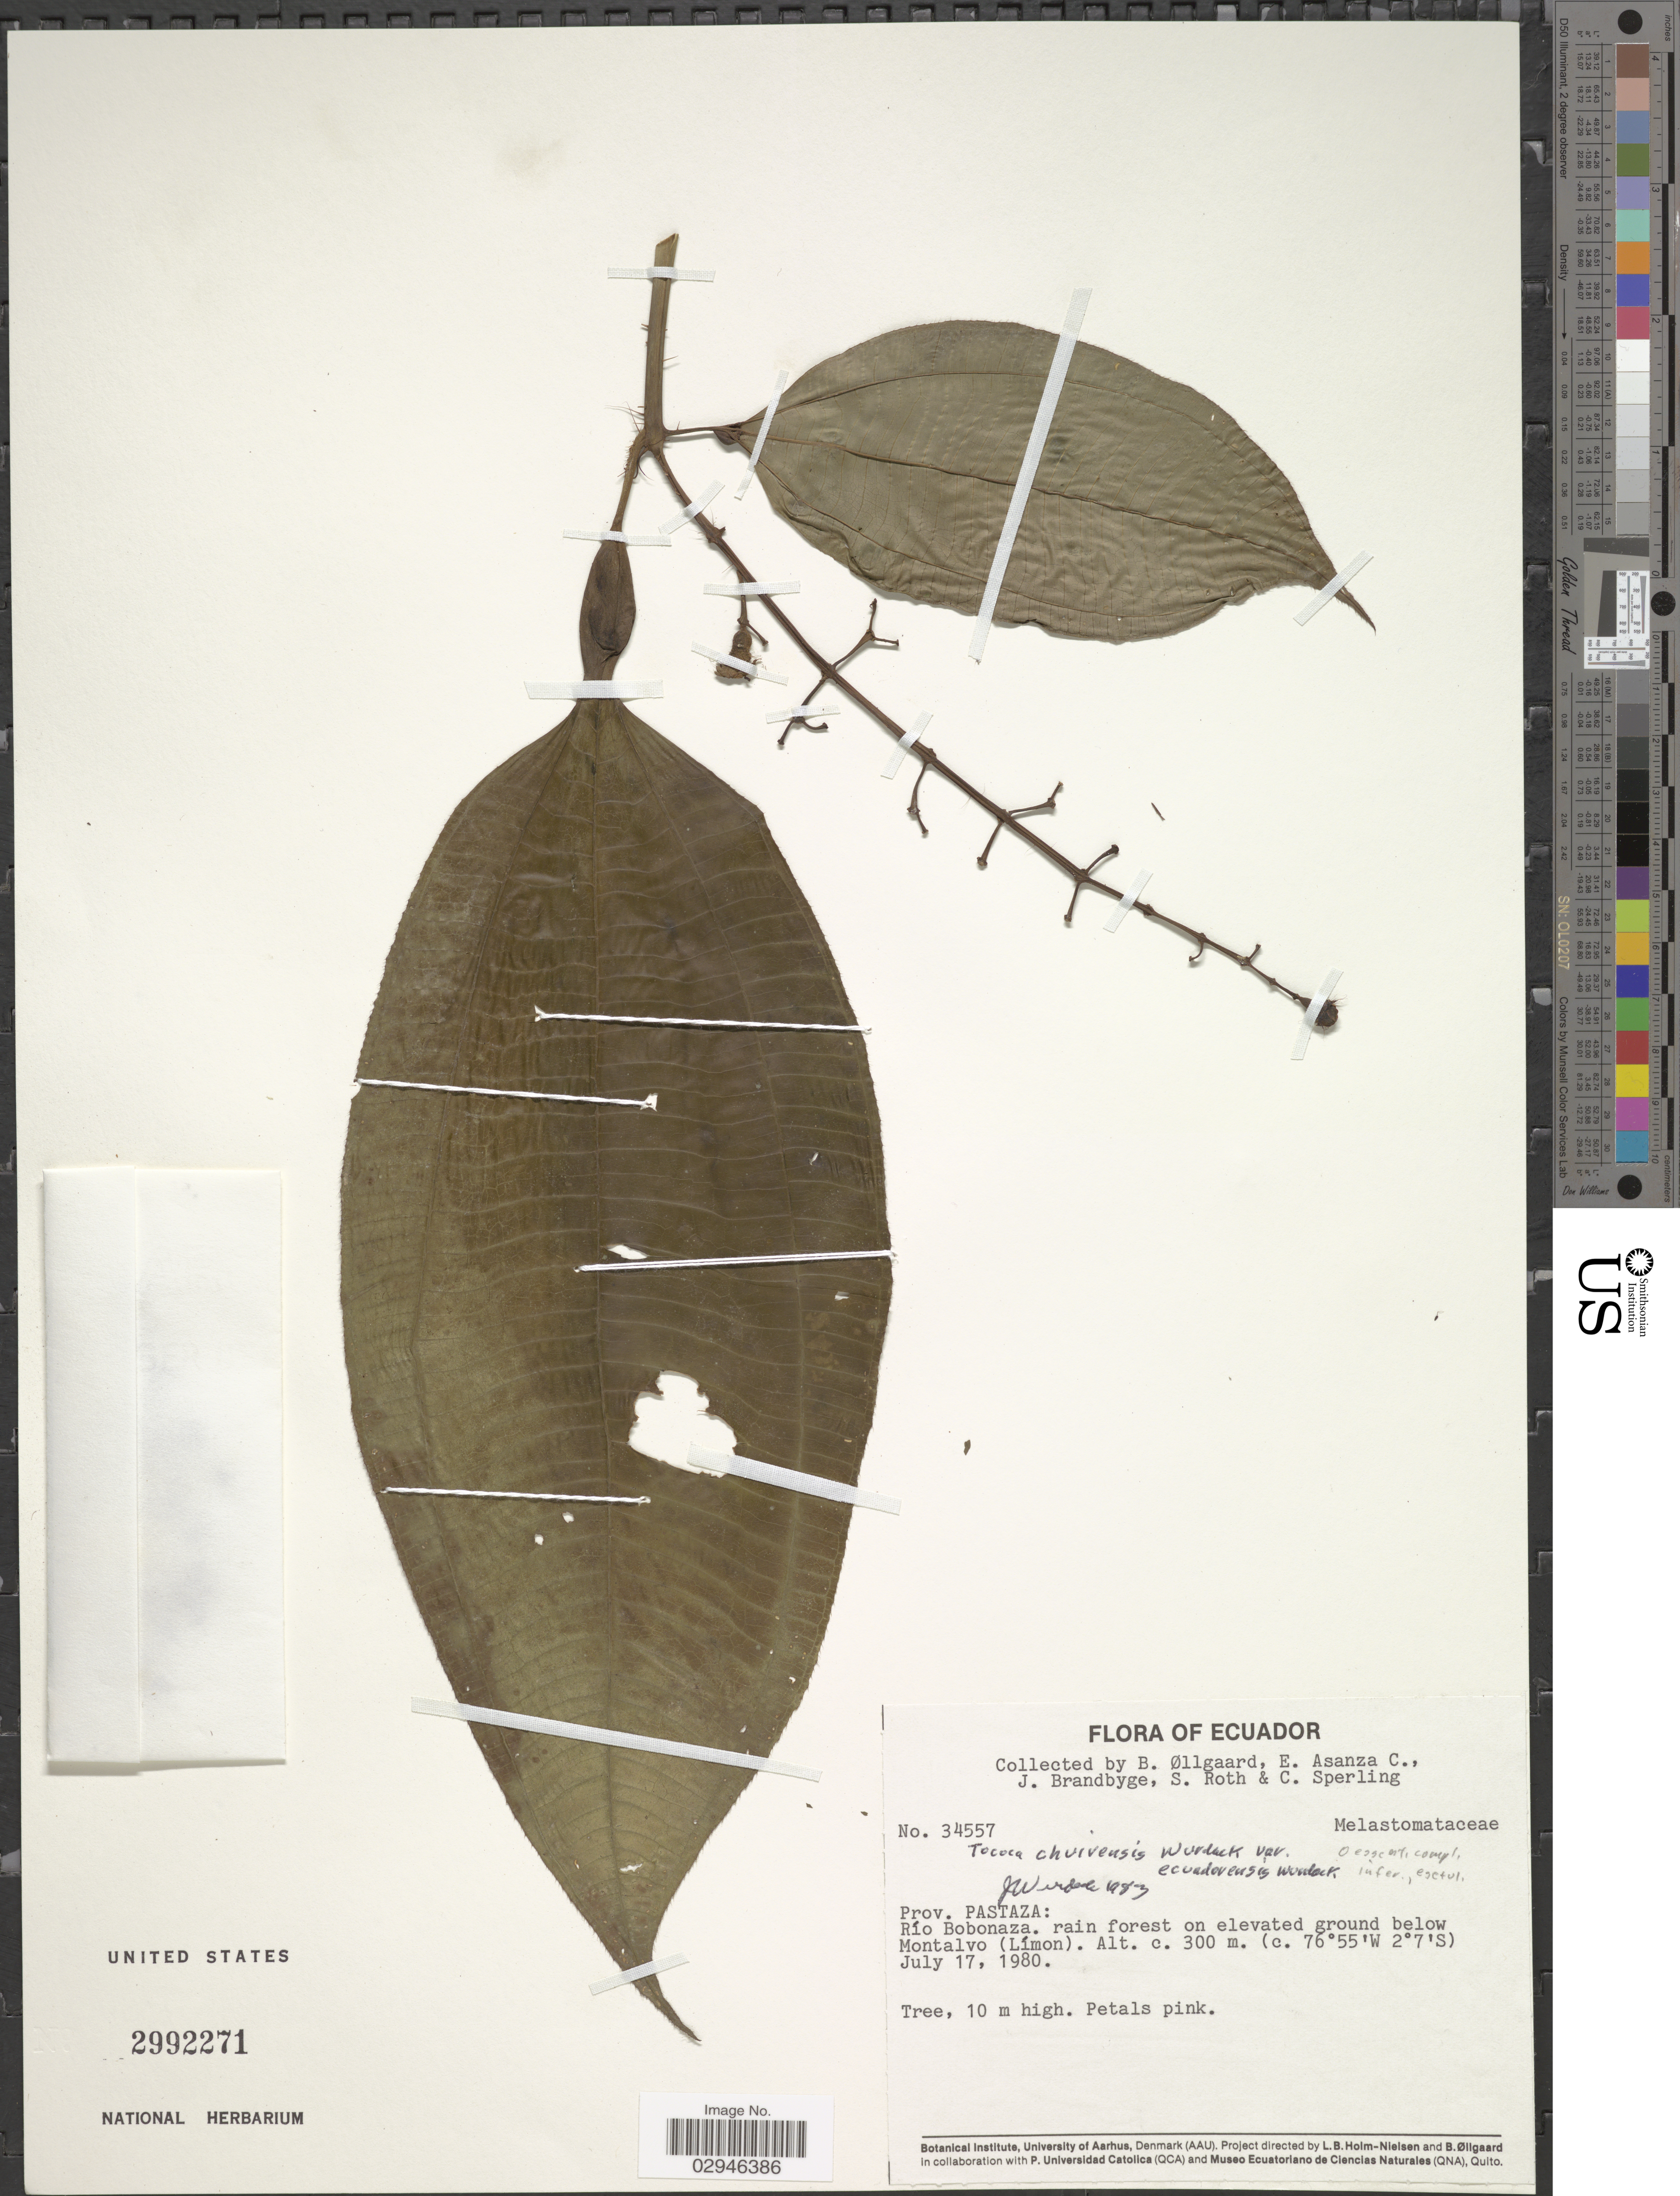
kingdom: Plantae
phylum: Tracheophyta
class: Magnoliopsida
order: Myrtales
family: Melastomataceae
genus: Tococa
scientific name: Tococa chuivensis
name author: Wurdack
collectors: B. Øllgaard, E. Asanza C., J. Brandbyge, S. Roth & C. Sperling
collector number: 34557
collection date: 1980-07-17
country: Ecuador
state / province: Pastaza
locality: Río Bobonaza, rain forest on elevated ground below Montalvo (Límon).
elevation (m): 300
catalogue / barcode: US 2992271